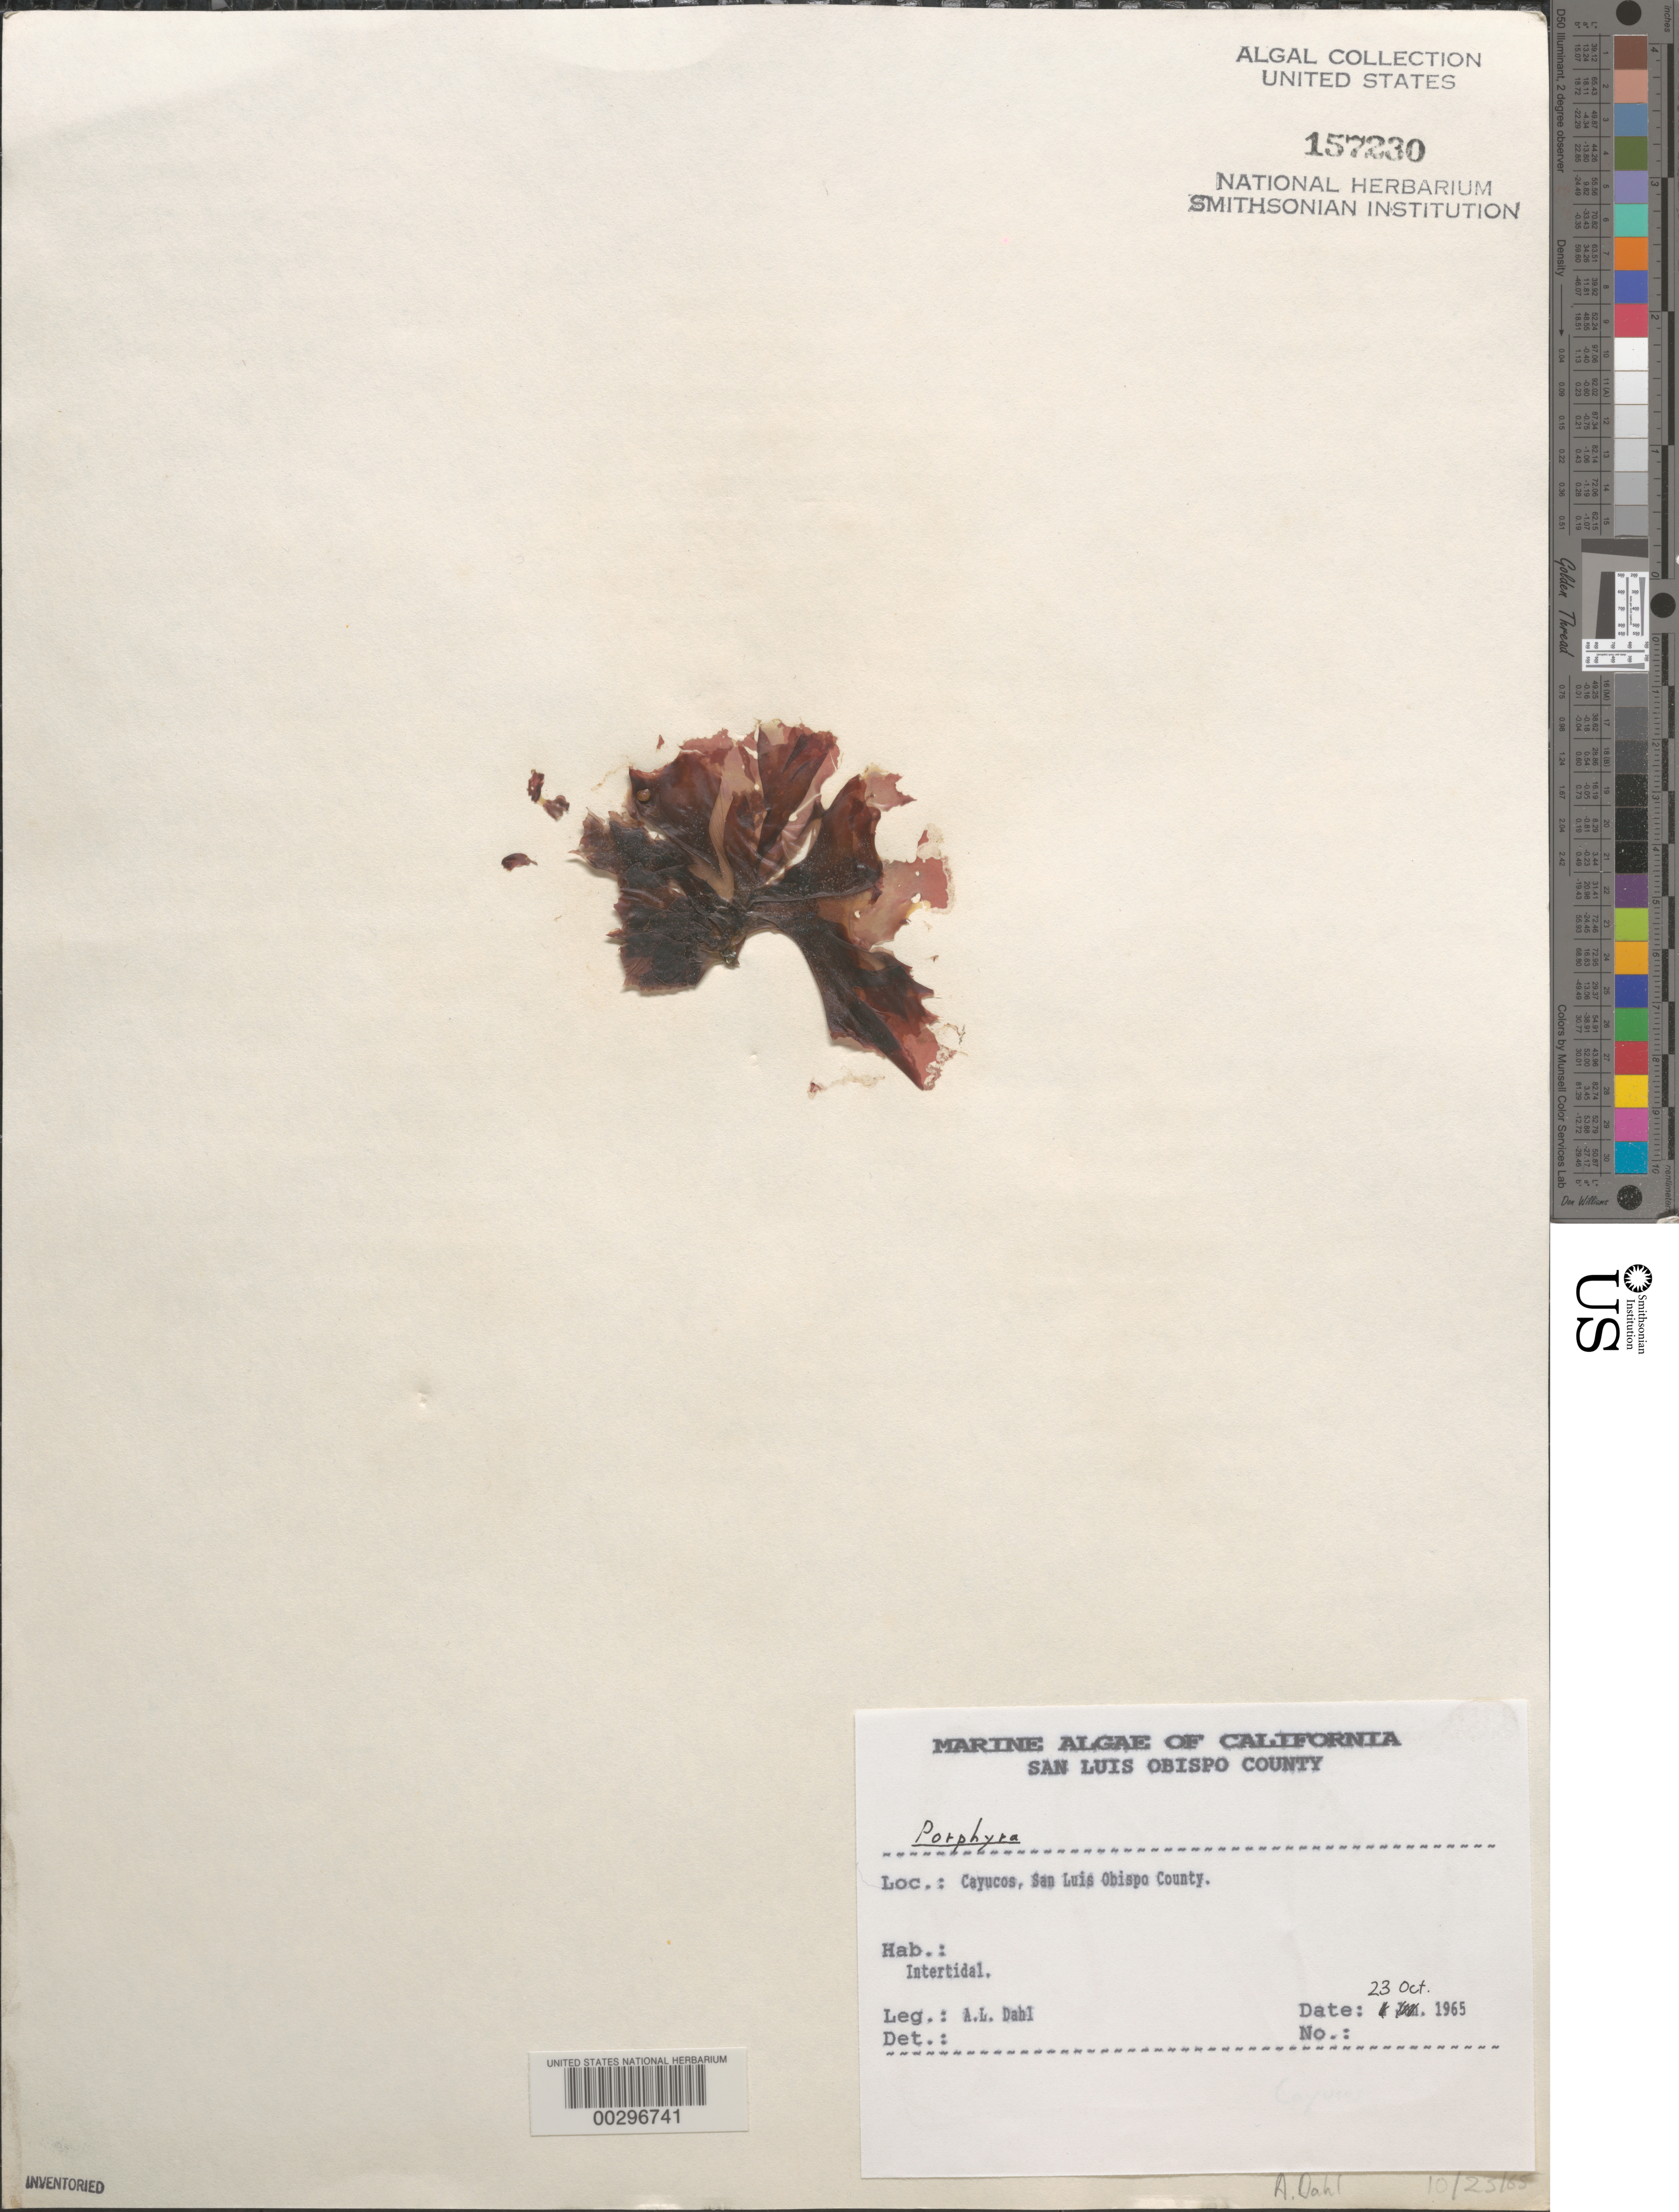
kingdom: Plantae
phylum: Rhodophyta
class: Bangiophyceae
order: Bangiales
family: Bangiaceae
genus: Porphyra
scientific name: Porphyra sp.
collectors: A. Dahl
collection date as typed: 23 Oct 1965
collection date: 1965-10-23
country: United States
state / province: California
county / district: San Luis Obispo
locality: Cayucos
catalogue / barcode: US 157230